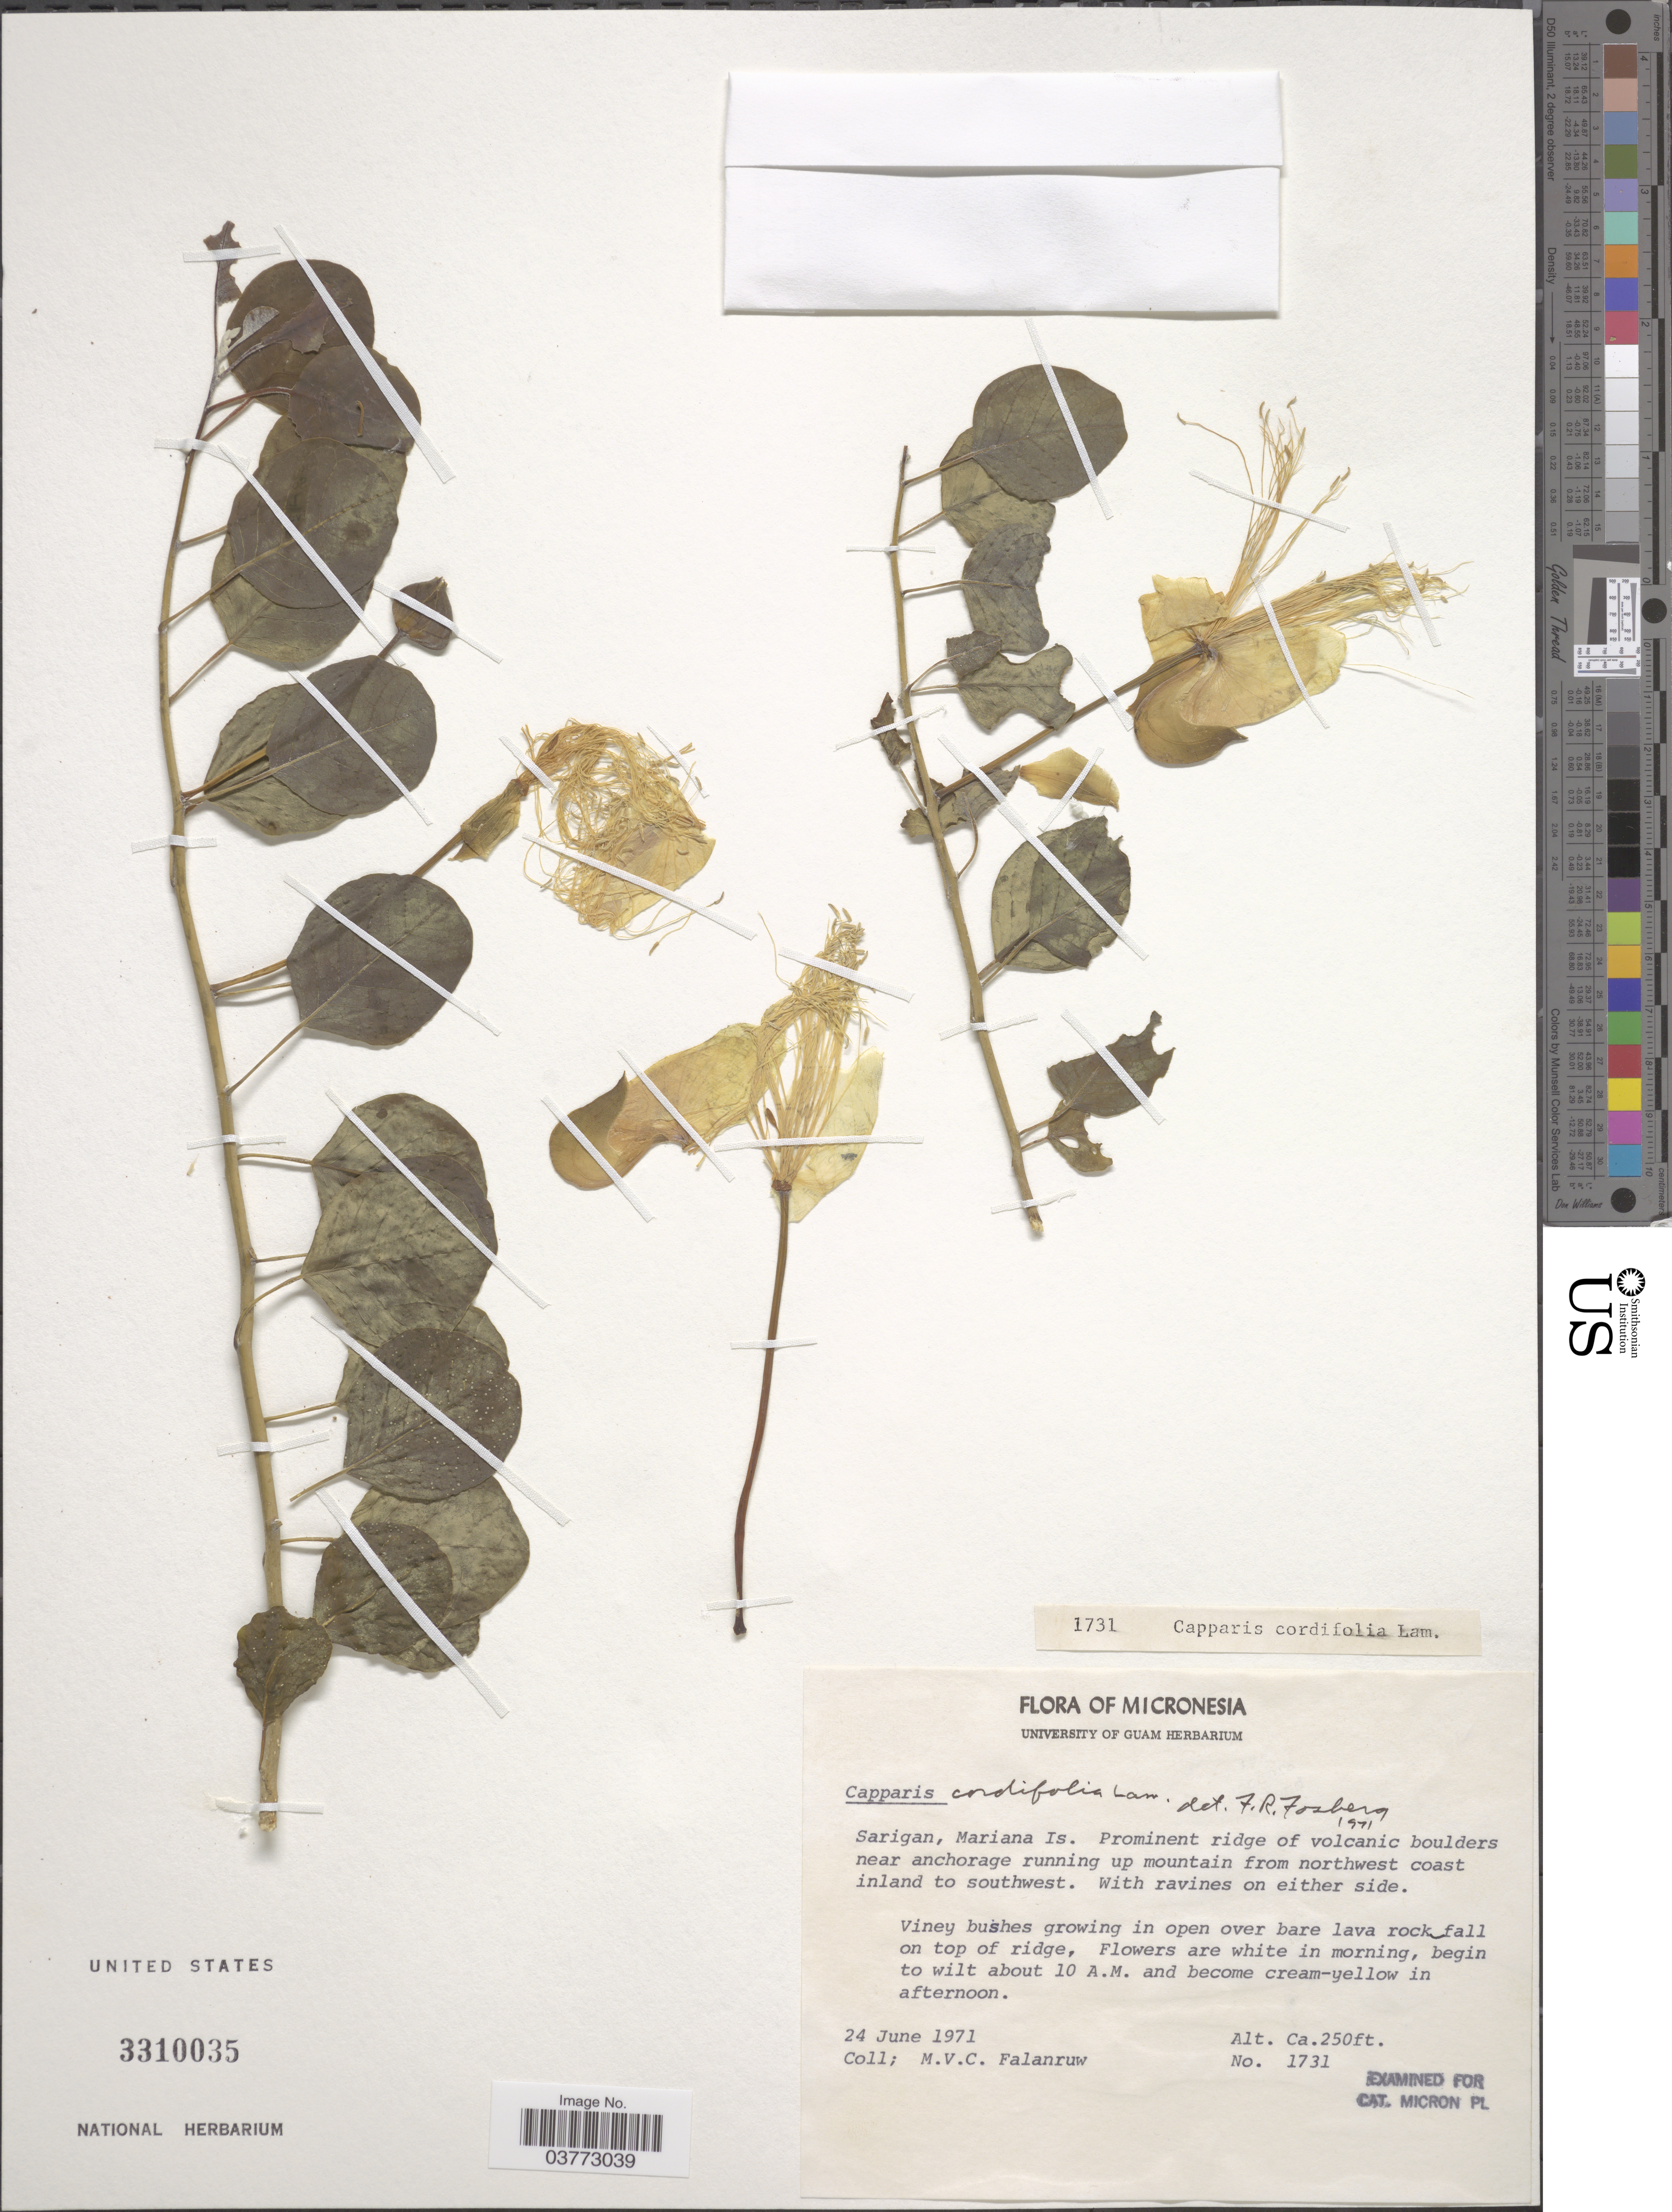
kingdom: Plantae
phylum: Tracheophyta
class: Magnoliopsida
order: Brassicales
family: Capparaceae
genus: Capparis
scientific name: Capparis spinosa subsp. cordifolia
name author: (Lam.) Fici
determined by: Wagner, W. L., (BOT), Smithsonian Institution - National Museum of Natural History (UNITED STATES)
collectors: M. V. Falanruw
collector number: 1731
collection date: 1971-06-24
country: Northern Mariana Islands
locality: Micronesia. Sarigan, Mariana Is.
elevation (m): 76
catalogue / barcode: US 3310035